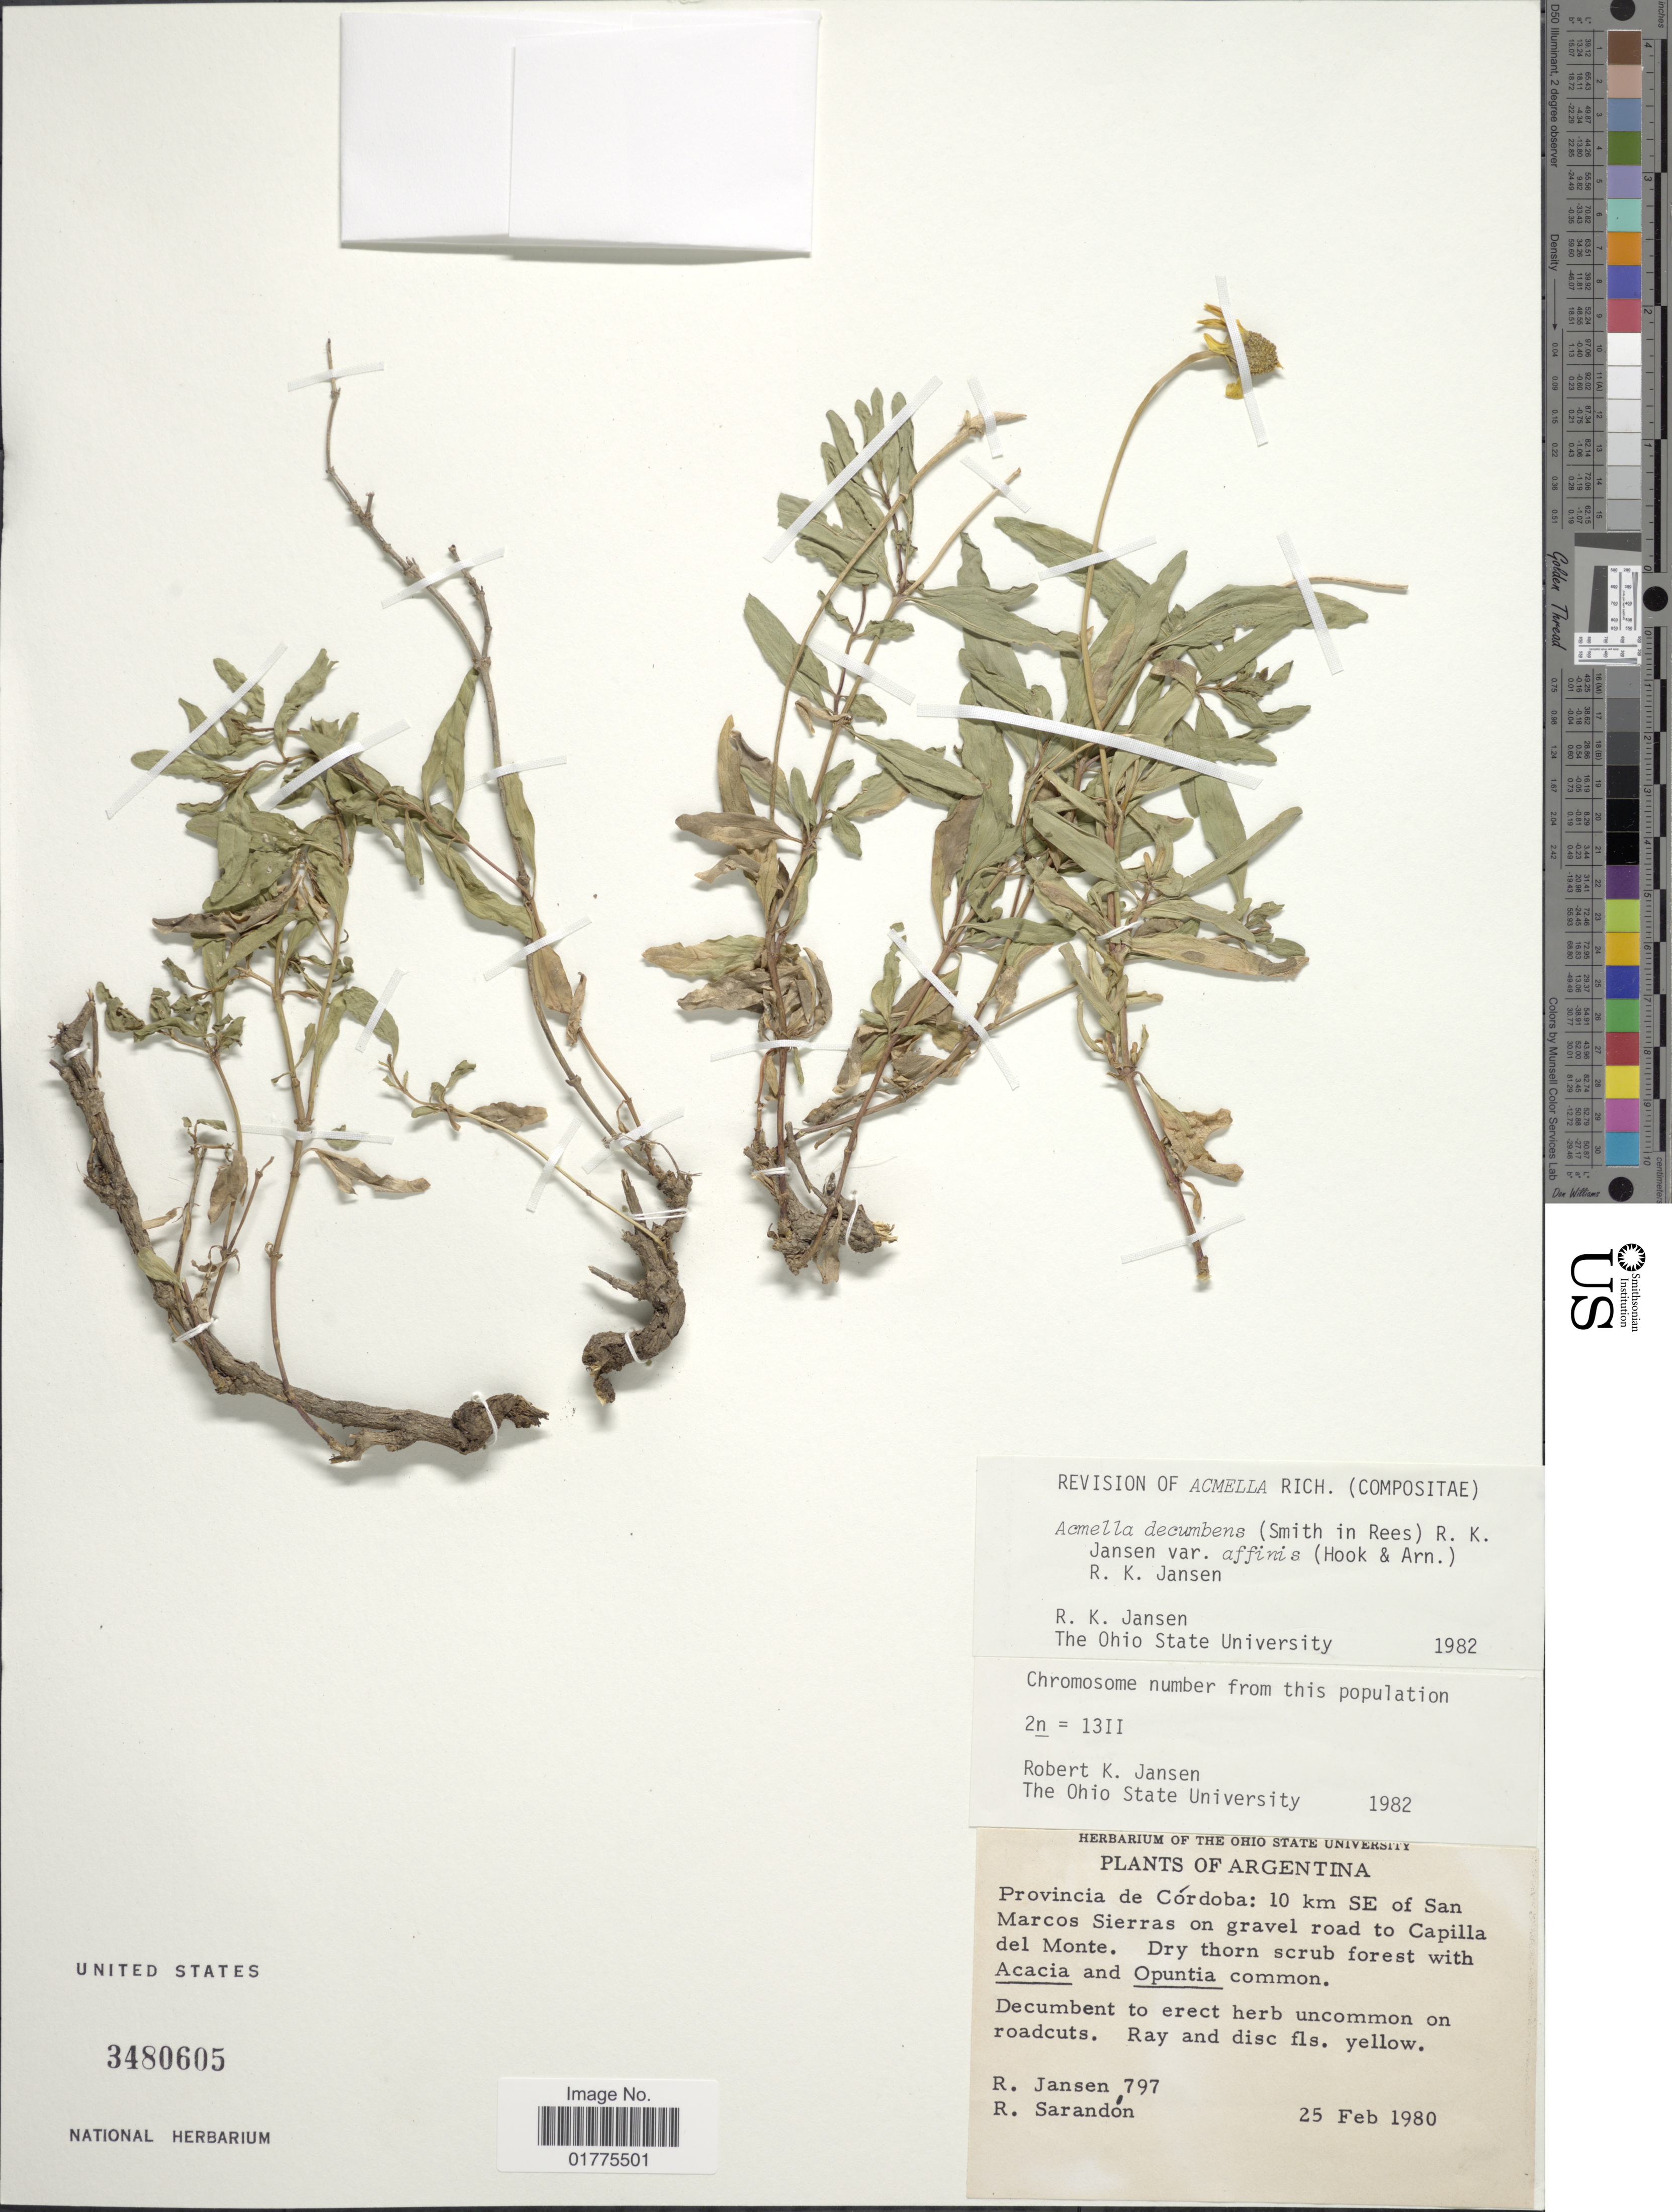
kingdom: Plantae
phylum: Tracheophyta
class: Magnoliopsida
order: Asterales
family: Asteraceae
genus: Acmella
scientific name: Acmella decumbens var. affinis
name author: Hook. & Arn.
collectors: R. K. Jansen & R. Sarandon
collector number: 797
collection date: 1980-02-25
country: Argentina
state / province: Cordoba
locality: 10 km SE of San Marcos Sierras on gravel road to Capilla del Monte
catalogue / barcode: US 3480605